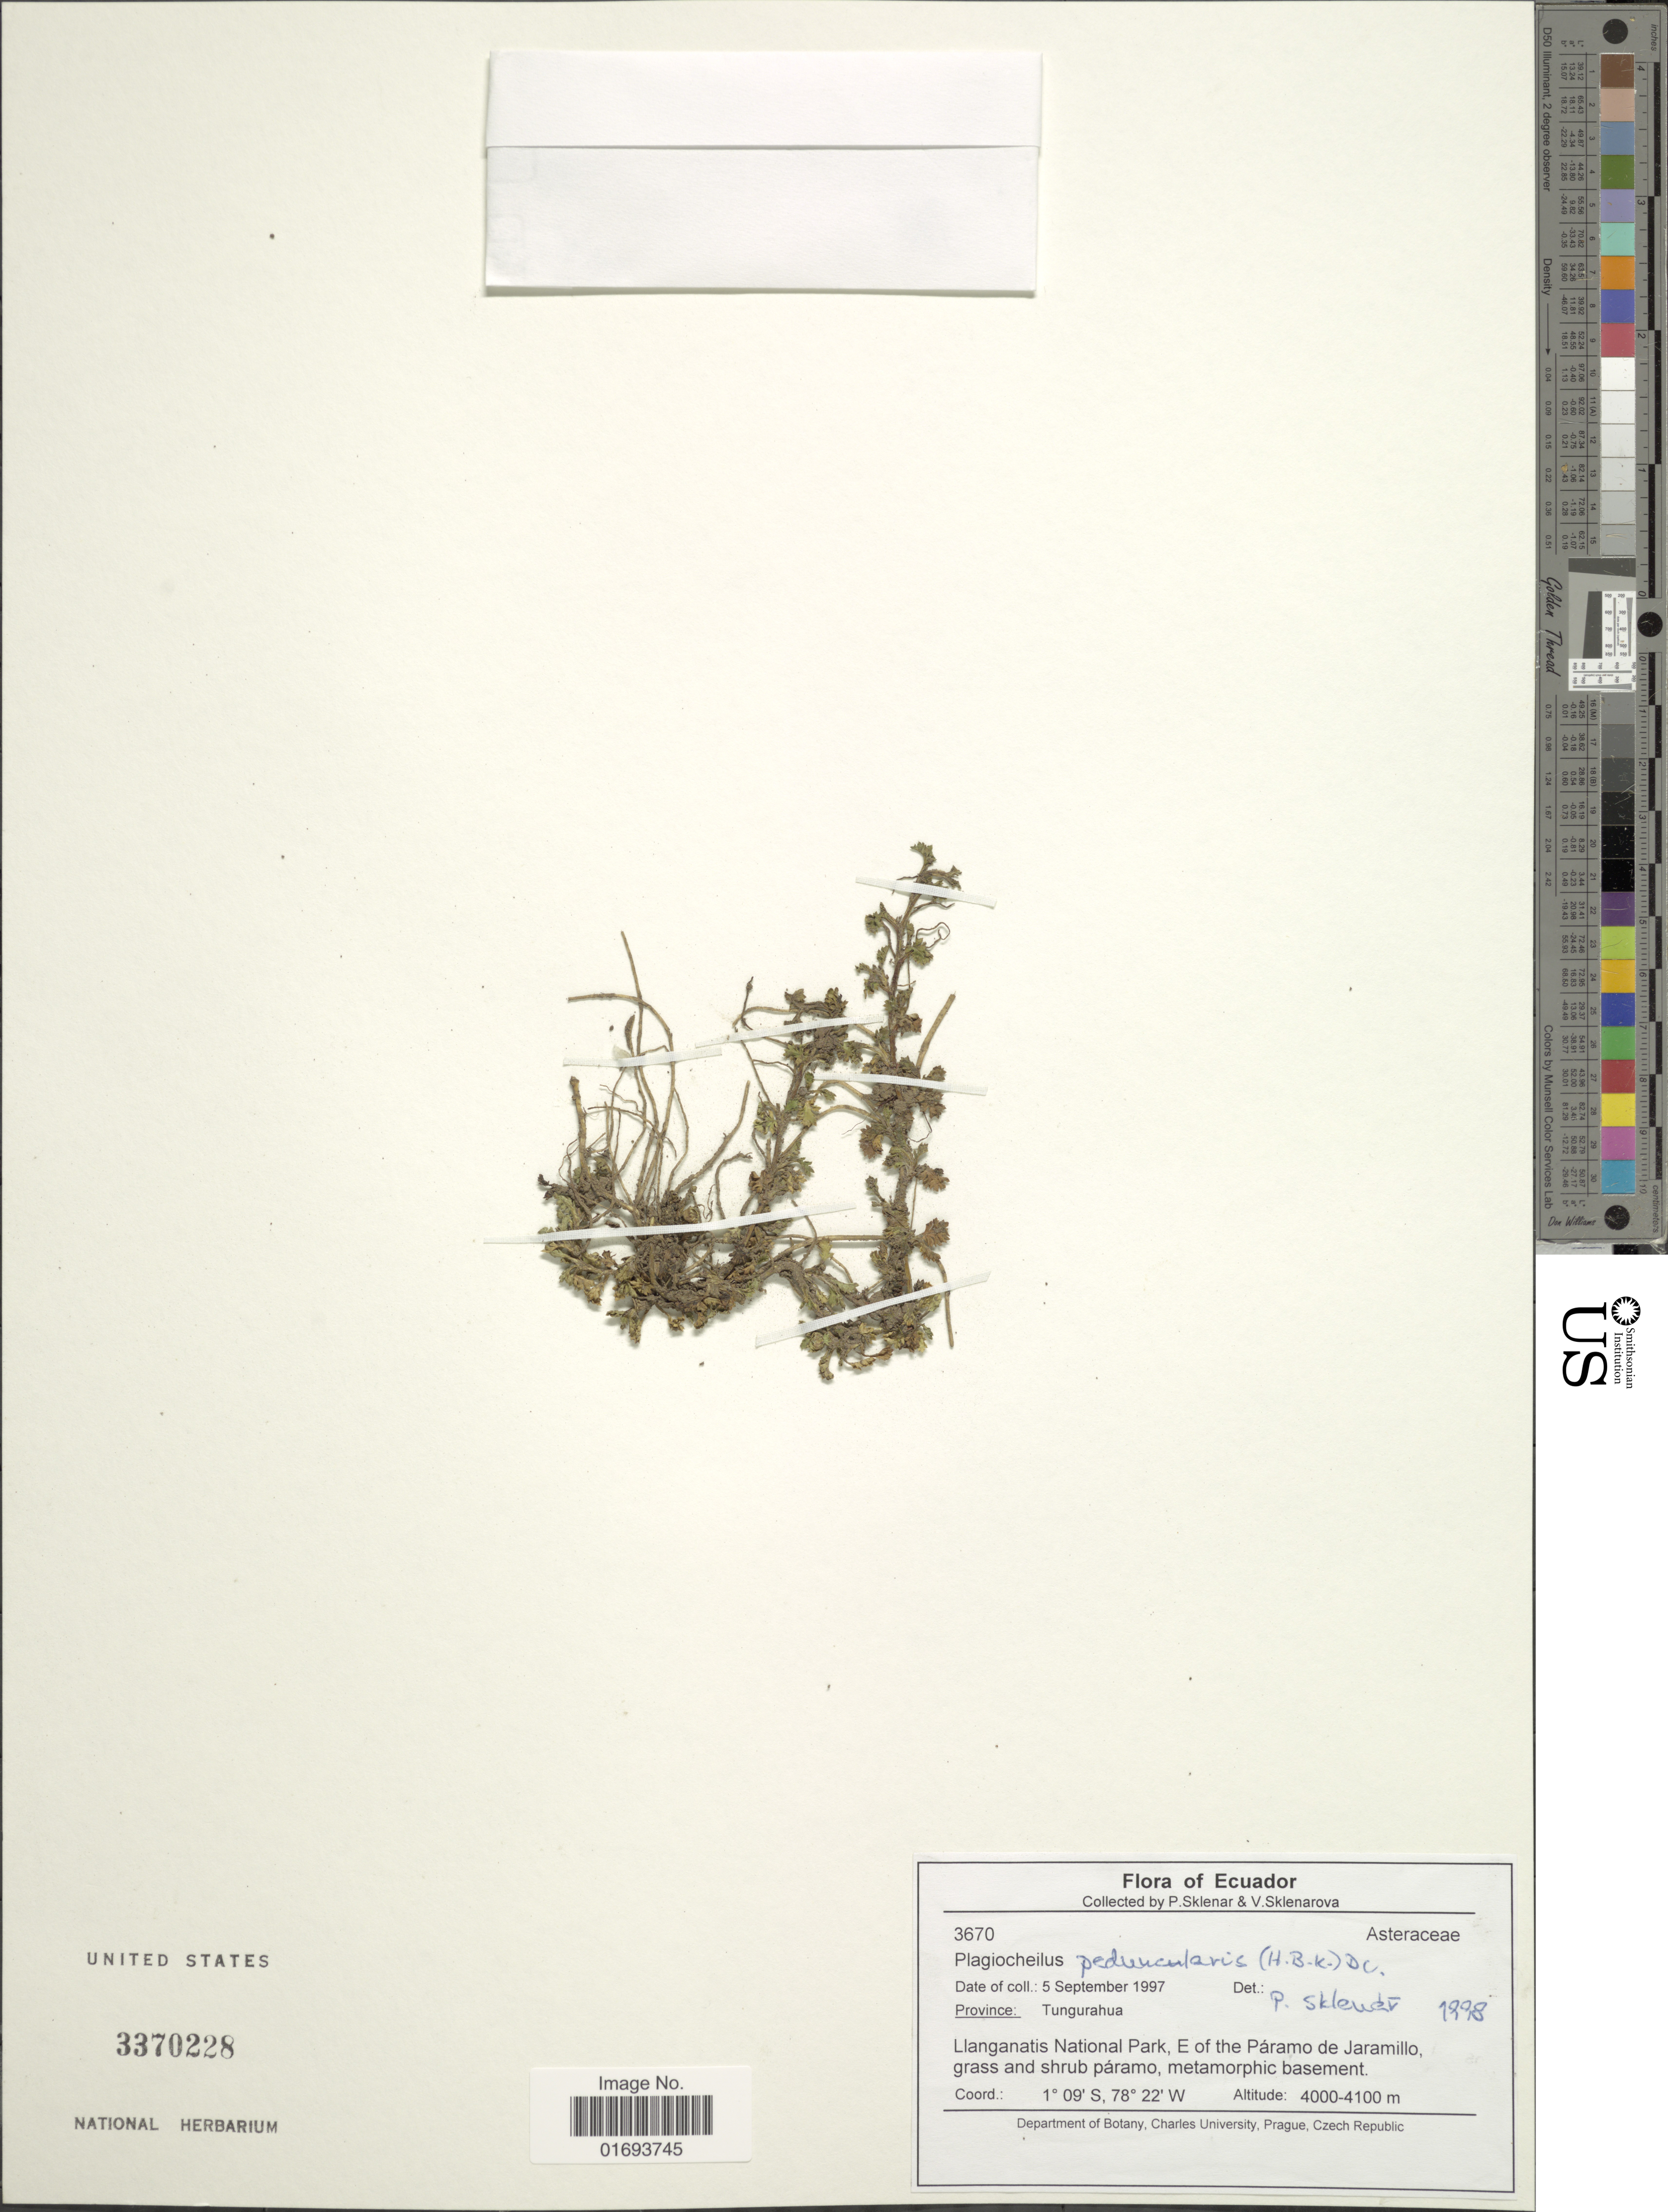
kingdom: Plantae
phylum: Tracheophyta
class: Magnoliopsida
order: Asterales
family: Asteraceae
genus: Plagiocheilus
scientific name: Plagiocheilus peduncularis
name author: (Kunth) Wedd.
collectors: P. Sklenár & V. Kosteckova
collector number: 3670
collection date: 1997-09-05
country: Ecuador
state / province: Tungurahua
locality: Province: Tungurahua. Llanganatis National Park, E of the Paramo de Jaramillo,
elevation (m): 4000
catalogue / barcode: US 3370228